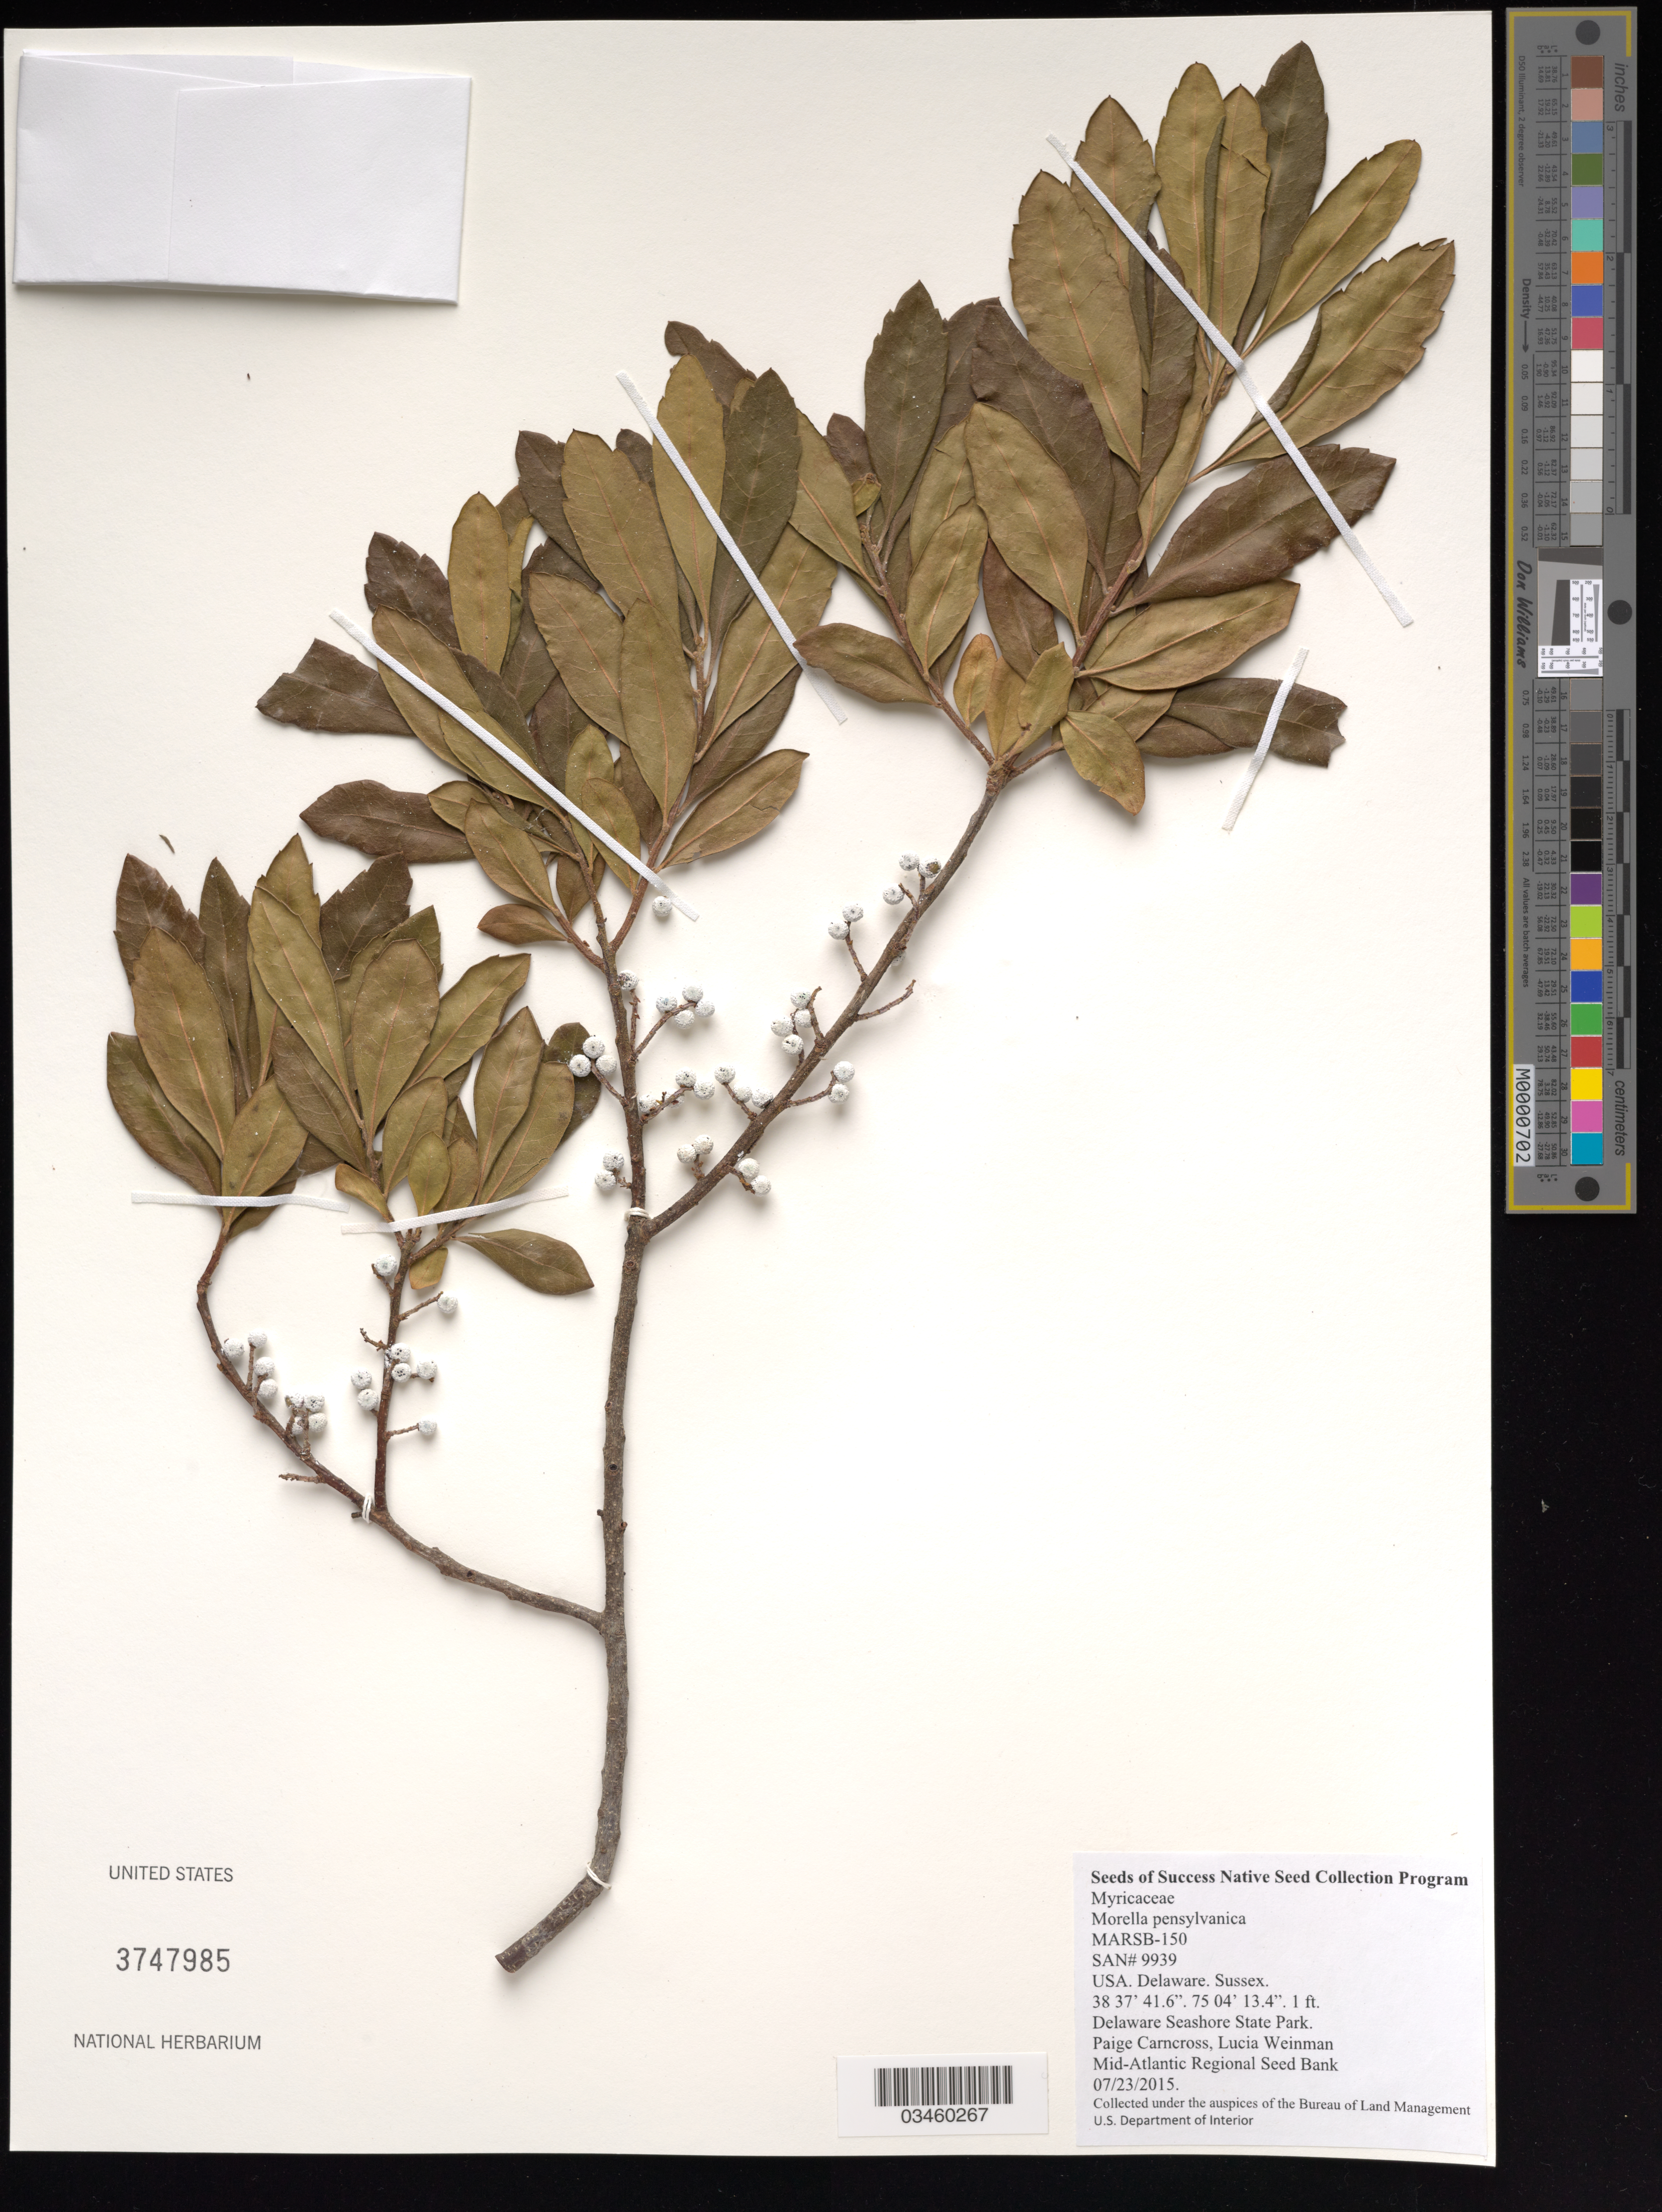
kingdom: Plantae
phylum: Tracheophyta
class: Magnoliopsida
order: Fagales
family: Myricaceae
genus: Morella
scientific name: Morella pensylvanica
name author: (Mirb.) Kartesz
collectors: P. Carncross & L. Weinman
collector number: MARSB-150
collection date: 2015-07-23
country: United States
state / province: Delaware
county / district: Sussex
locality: Delaware Seashore State Park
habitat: North Atlantic Maritime Scrub Forest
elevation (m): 0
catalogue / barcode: US 3747985